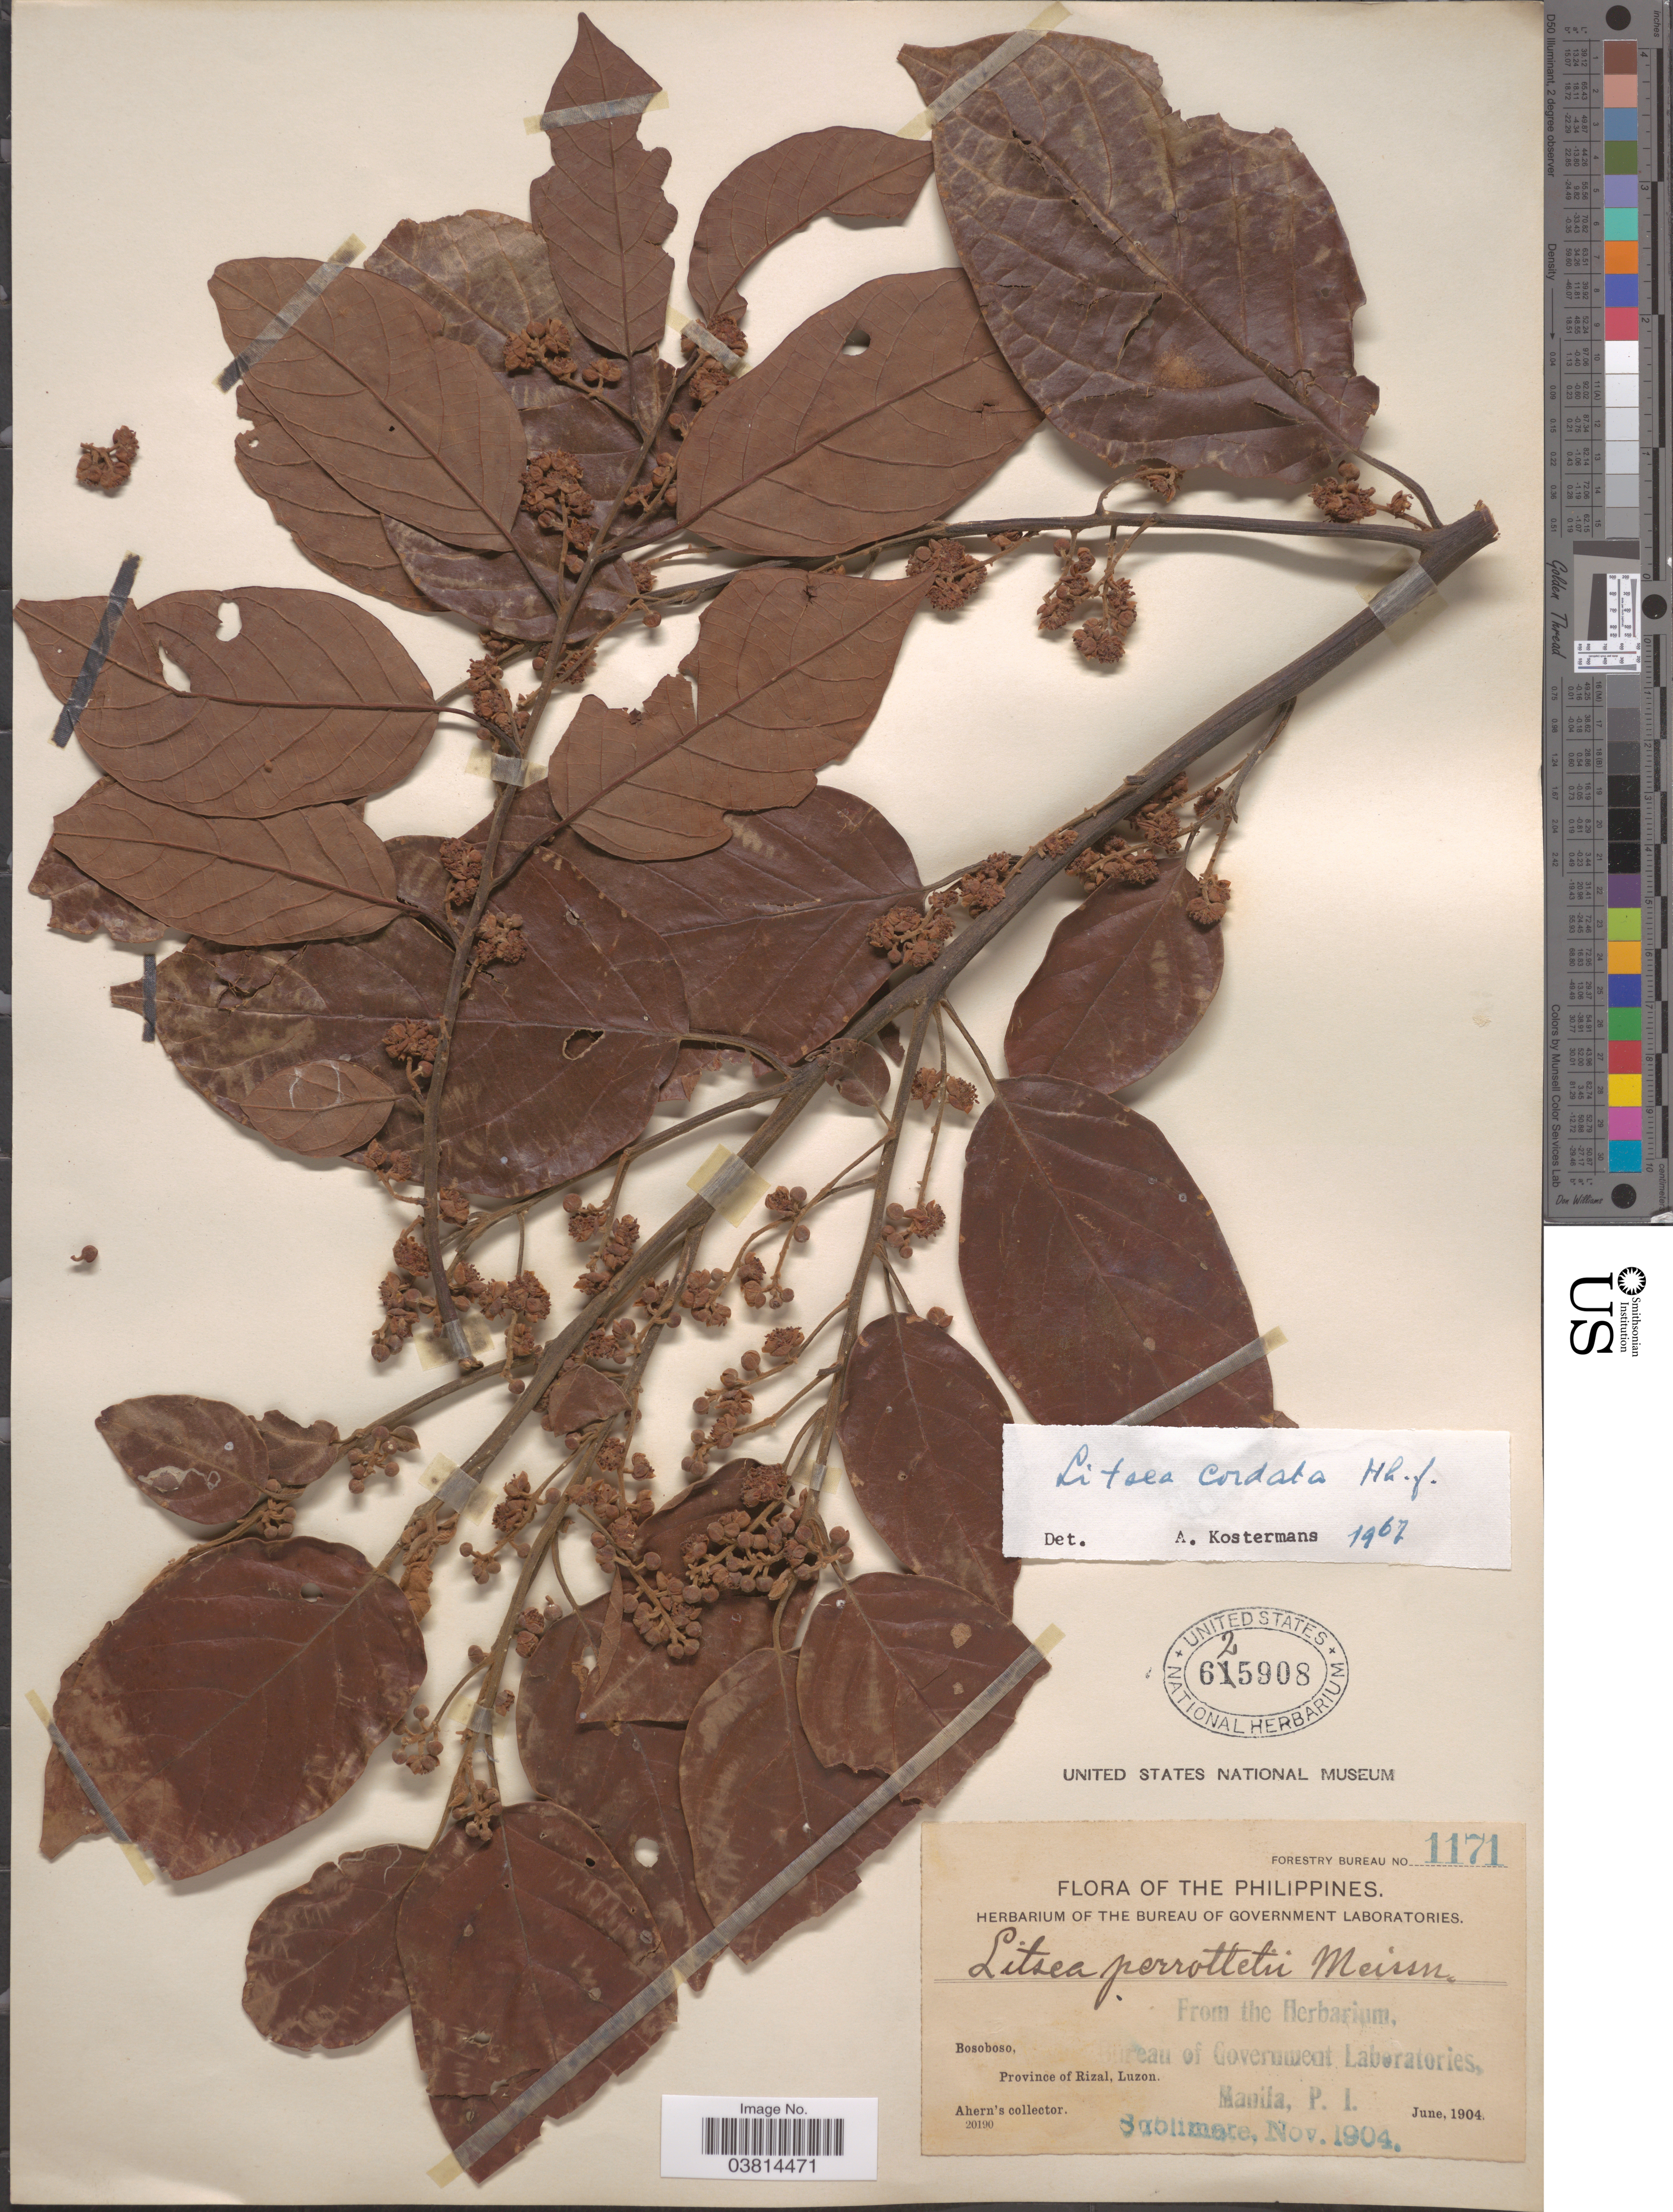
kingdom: Plantae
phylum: Tracheophyta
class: Magnoliopsida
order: Laurales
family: Lauraceae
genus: Litsea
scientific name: Litsea cordata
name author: Hook. f.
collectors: Ahern's collector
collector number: Forestry Bureau 1171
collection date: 1904-06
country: Philippines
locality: Bosoboso, Province of Rizal, Luzon.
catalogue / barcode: US 625908